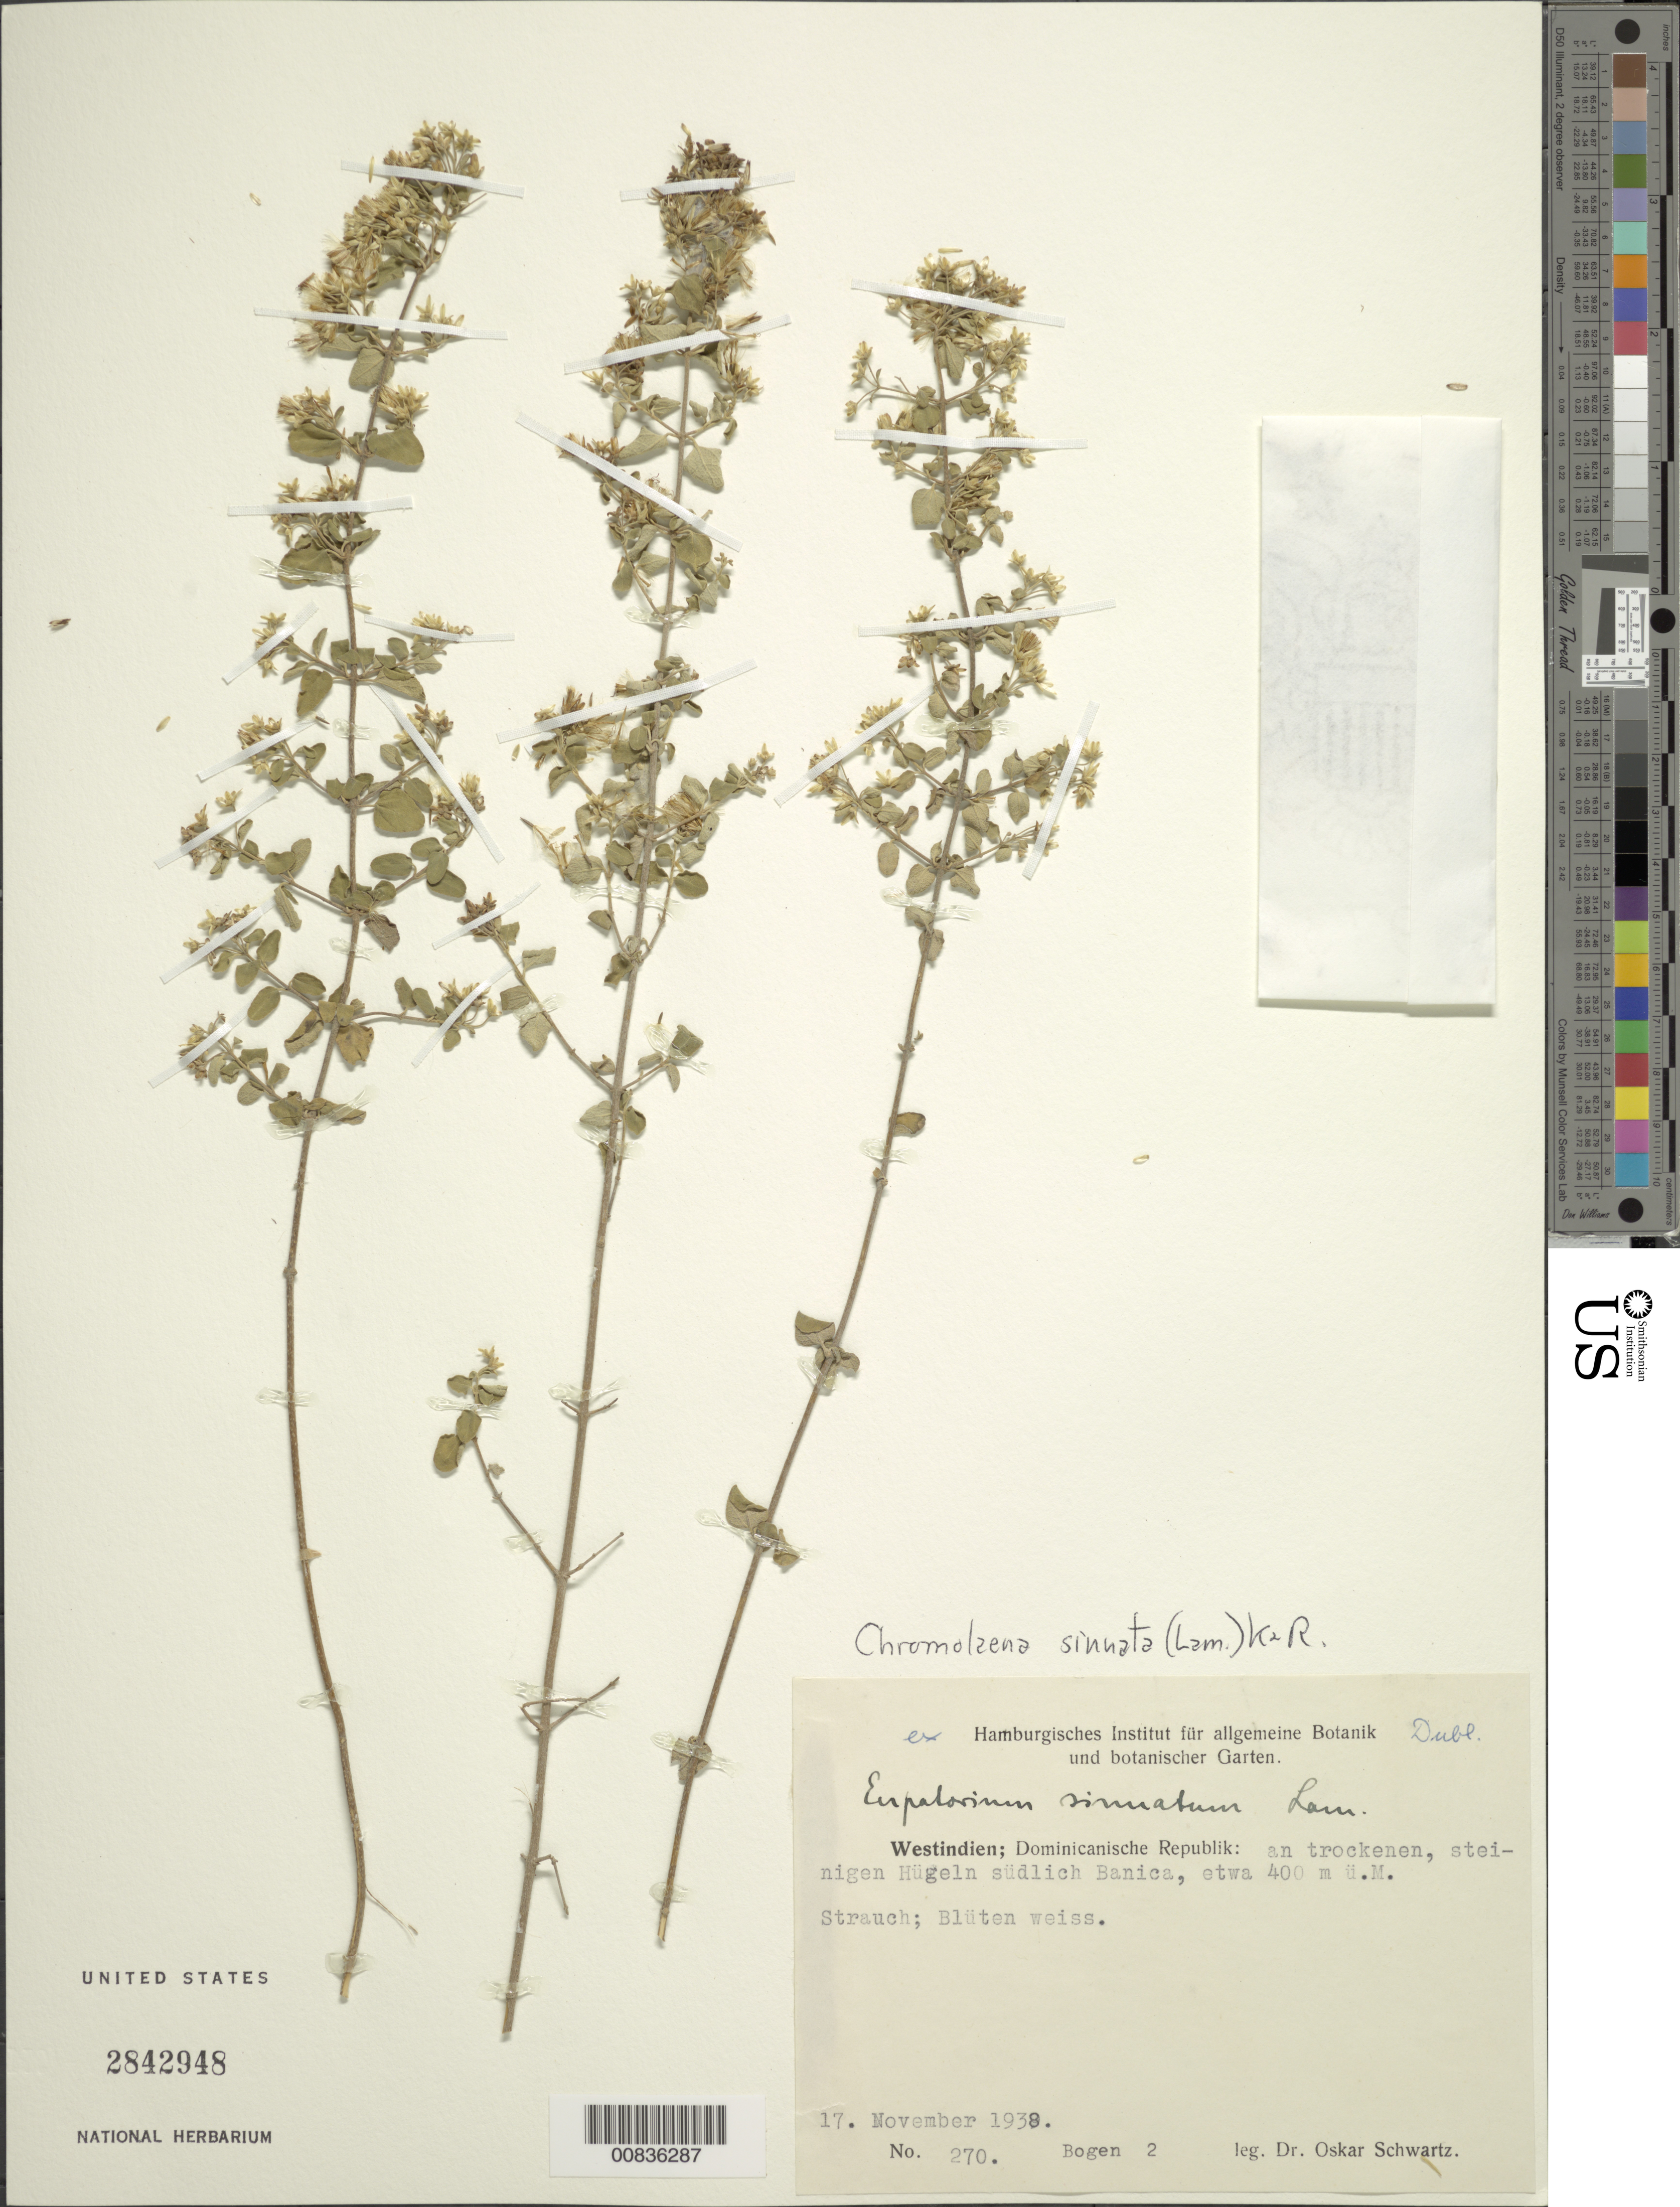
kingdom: Plantae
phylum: Tracheophyta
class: Magnoliopsida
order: Asterales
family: Asteraceae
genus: Chromolaena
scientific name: Chromolaena sinuata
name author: (Lam.) R.M. King & H. Rob.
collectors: O. Schwartz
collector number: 270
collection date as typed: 17 Nov 1938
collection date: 1938-11-17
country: Dominican Republic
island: Hispaniola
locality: An trockenen, steinigen Hügelm südlich Banica, Strauch, Blüten weiss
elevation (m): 400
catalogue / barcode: US 2842948